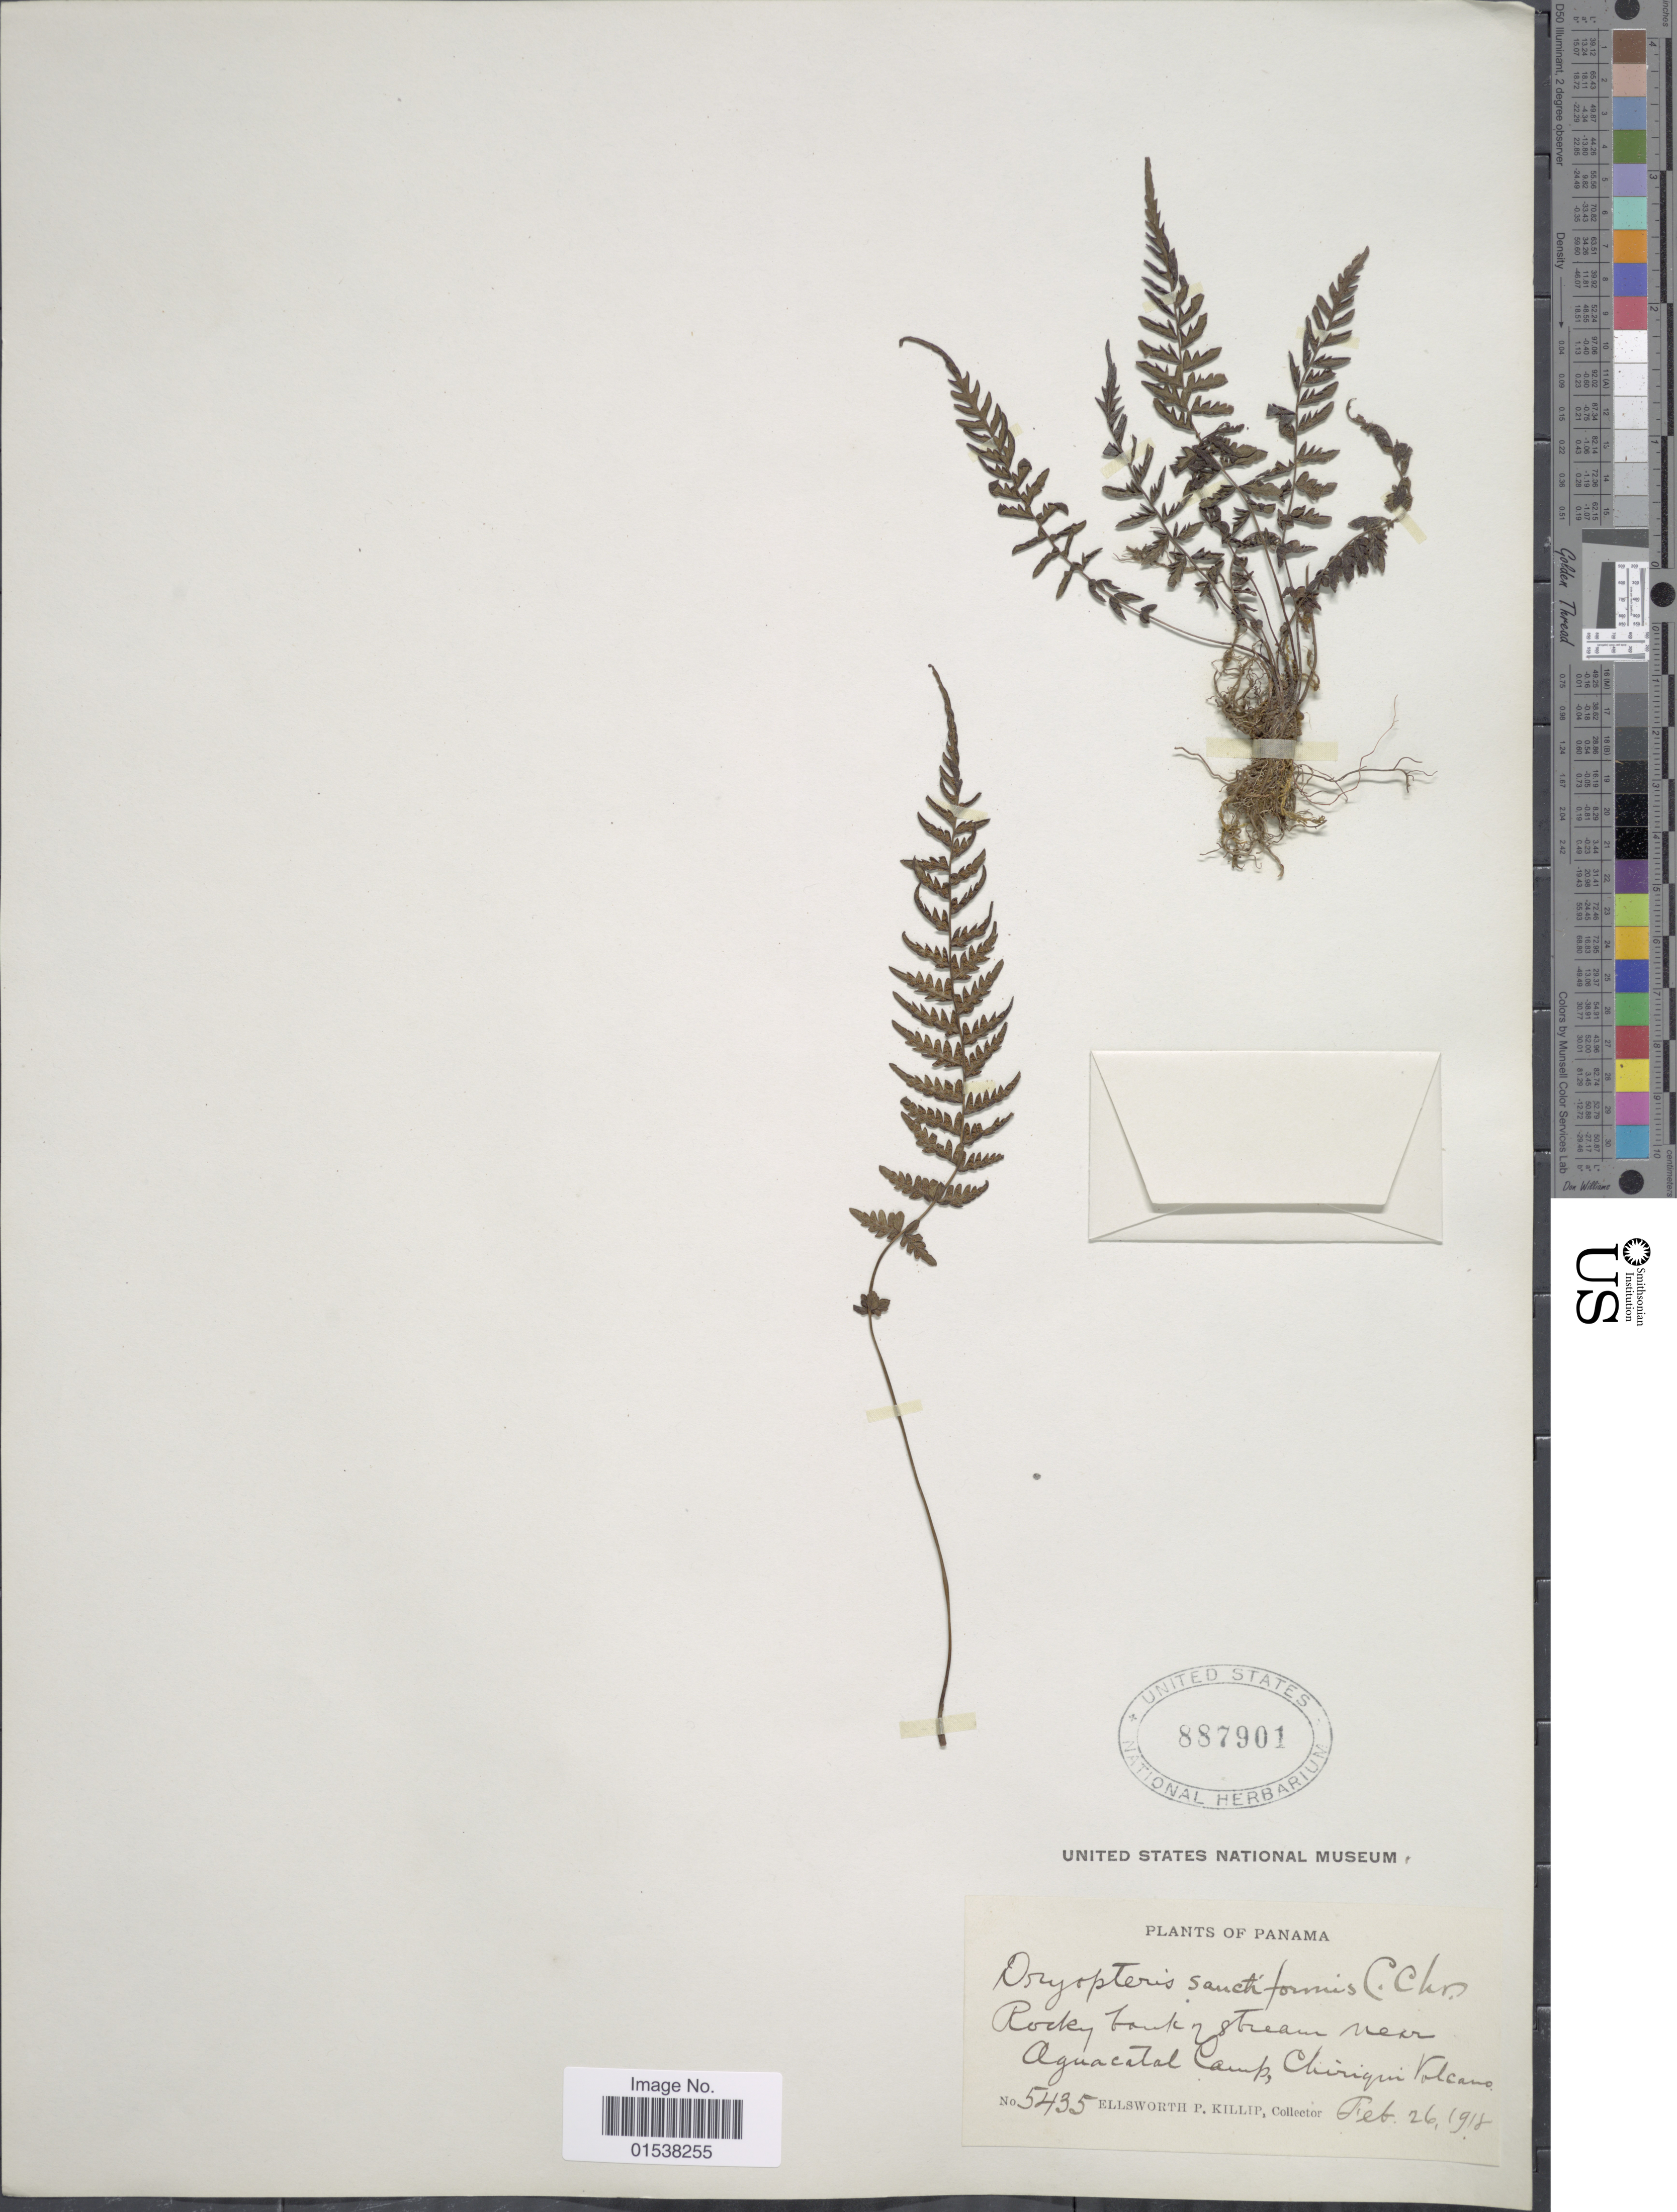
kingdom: Plantae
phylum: Tracheophyta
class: Polypodiopsida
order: Polypodiales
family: Thelypteridaceae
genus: Amauropelta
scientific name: Amauropelta cinerea (Sodiro) comb. nov., ined. 2015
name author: (Sodiro)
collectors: E. P. Killip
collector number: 5435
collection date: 1918-02-26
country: Panama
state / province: Chiriqui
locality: Rocky bank of stream near Aguacatal Camp, Chiriqui Volcano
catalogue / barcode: US 887901